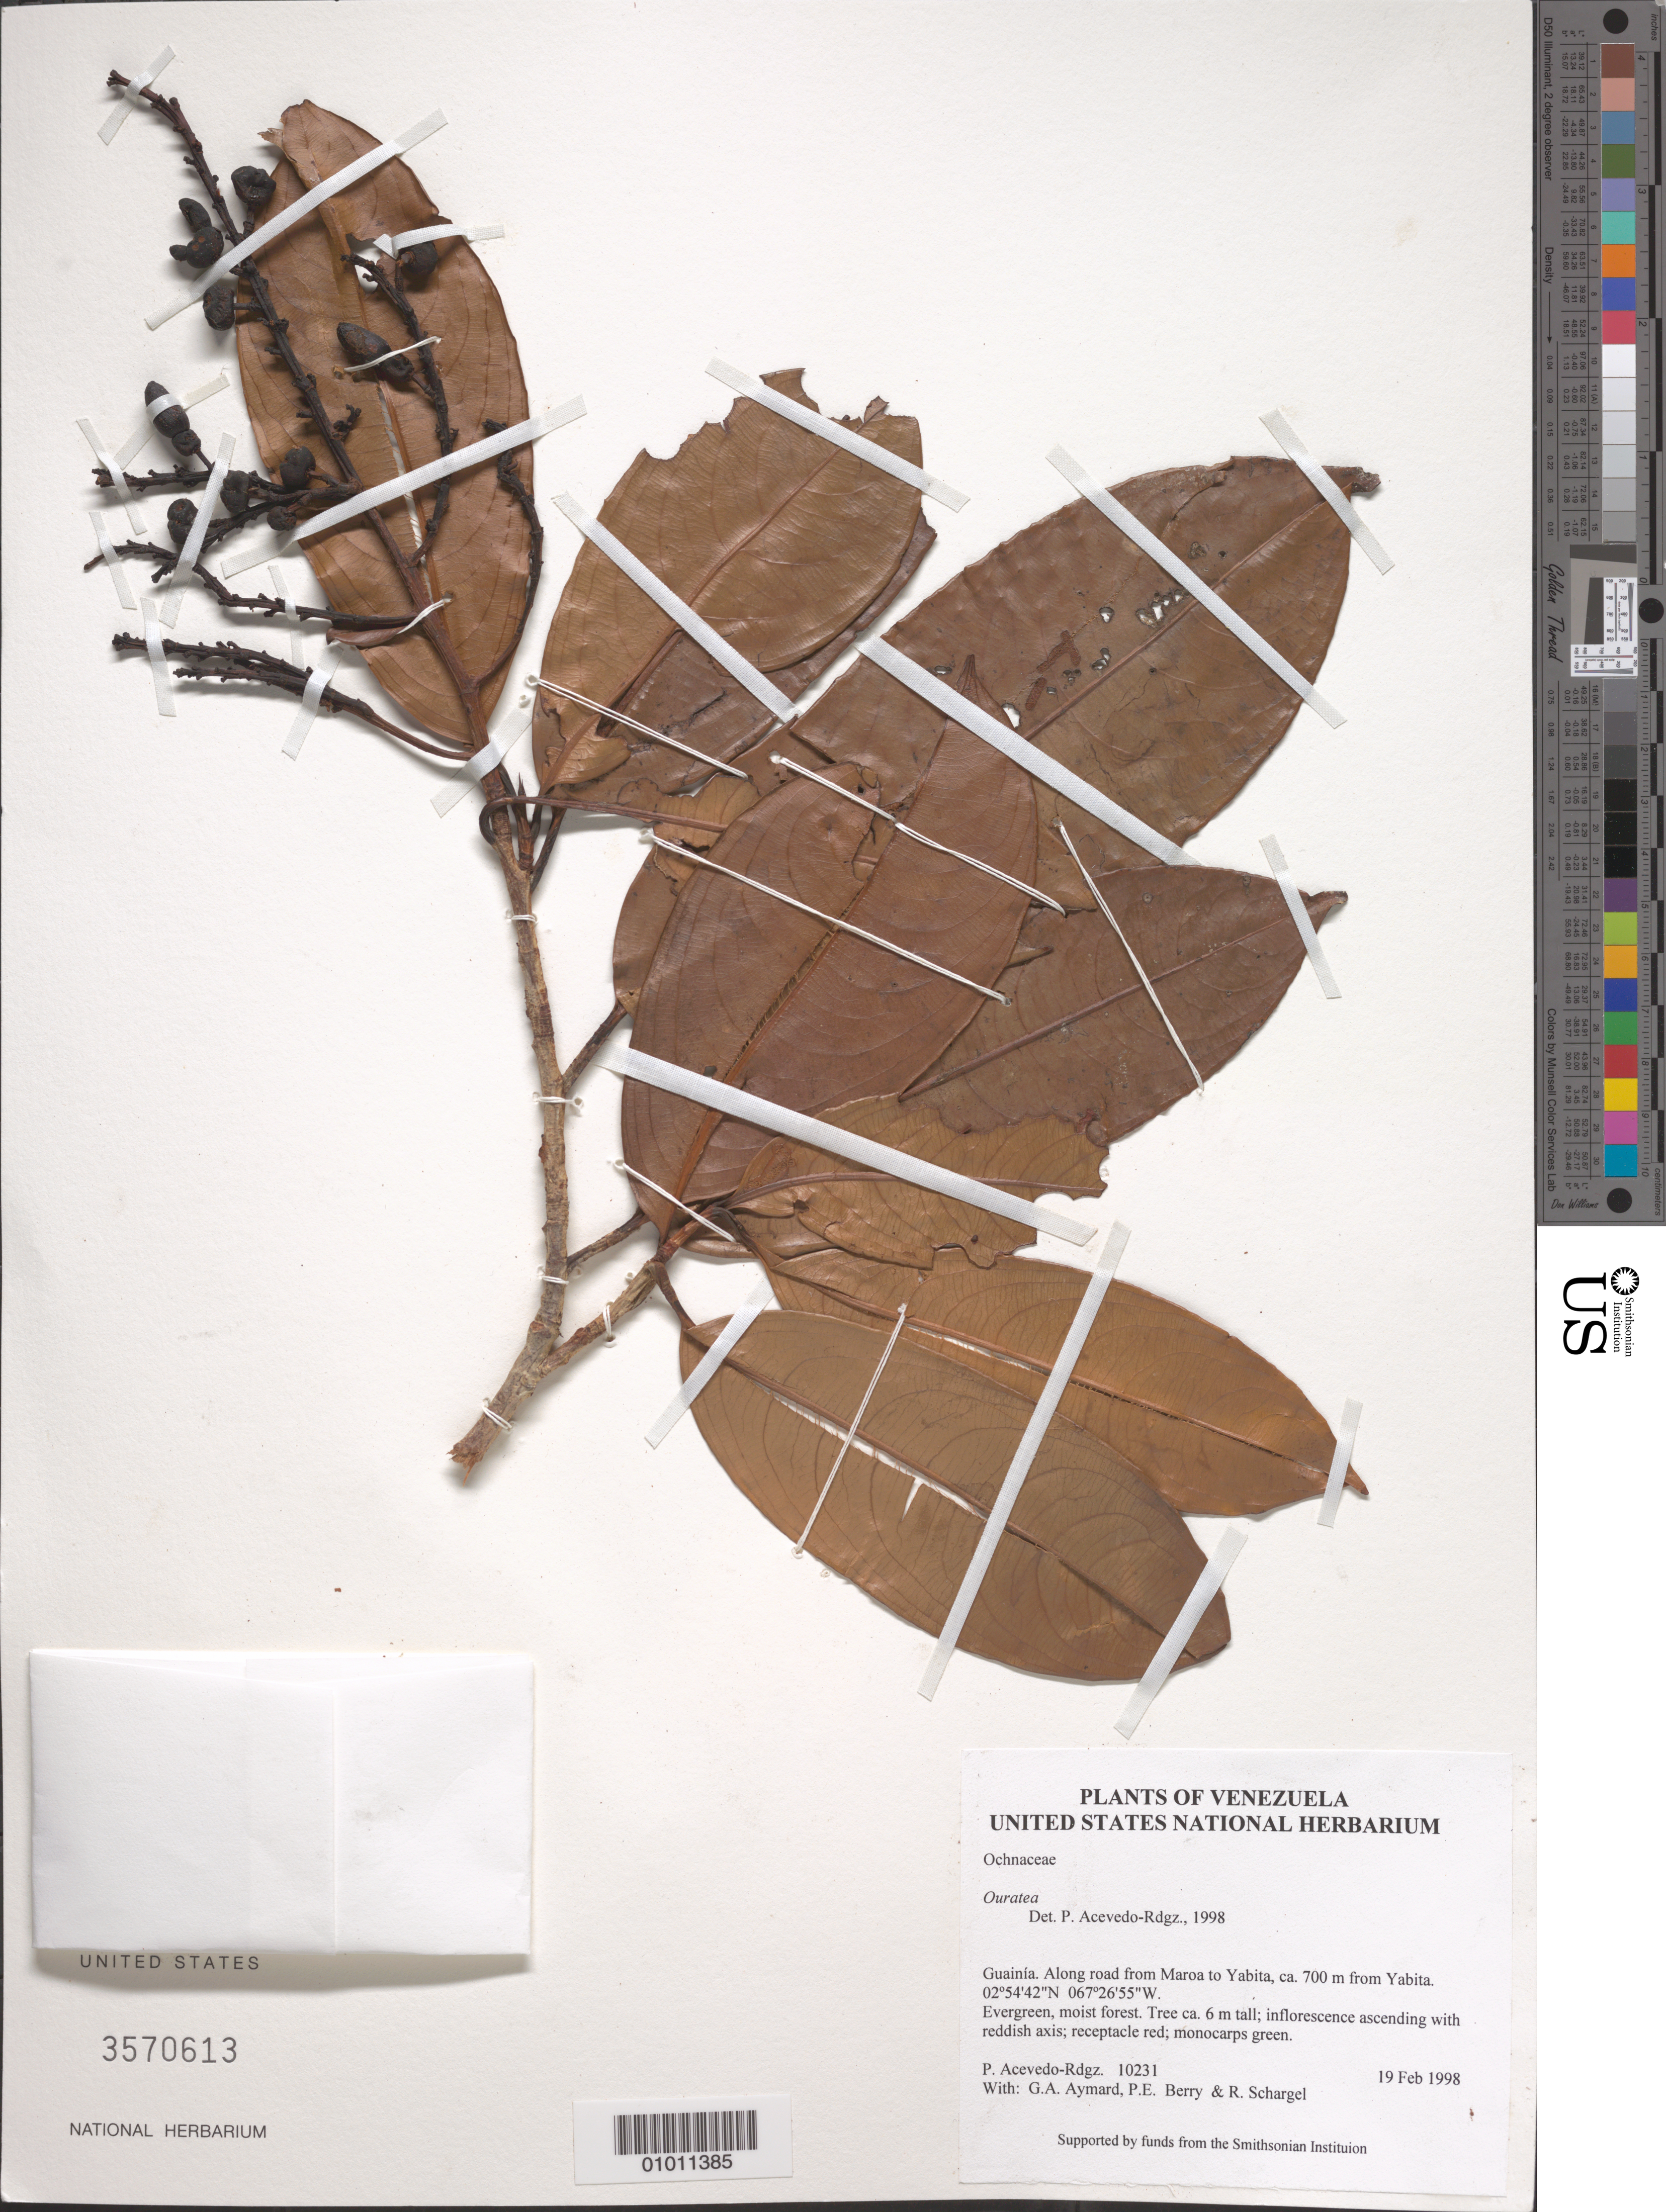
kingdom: Plantae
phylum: Tracheophyta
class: Magnoliopsida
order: Malpighiales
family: Ochnaceae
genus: Ouratea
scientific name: Ouratea sp.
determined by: Acevedo-Rodríguez, P., (BOT), Smithsonian Institution - National Museum of Natural History (UNITED STATES)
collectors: P. Acevedo-Rodr., G. A. Aymard, P. E. Berry & R. Schargel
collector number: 10231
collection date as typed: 19 Feb 1998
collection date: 1998-02-19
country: Venezuela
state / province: Amazonas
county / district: Maroa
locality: Along road from Maroa to Yabita, ca. 700 m from Yabita.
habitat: Evergreen, moist forest.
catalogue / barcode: US 3570613